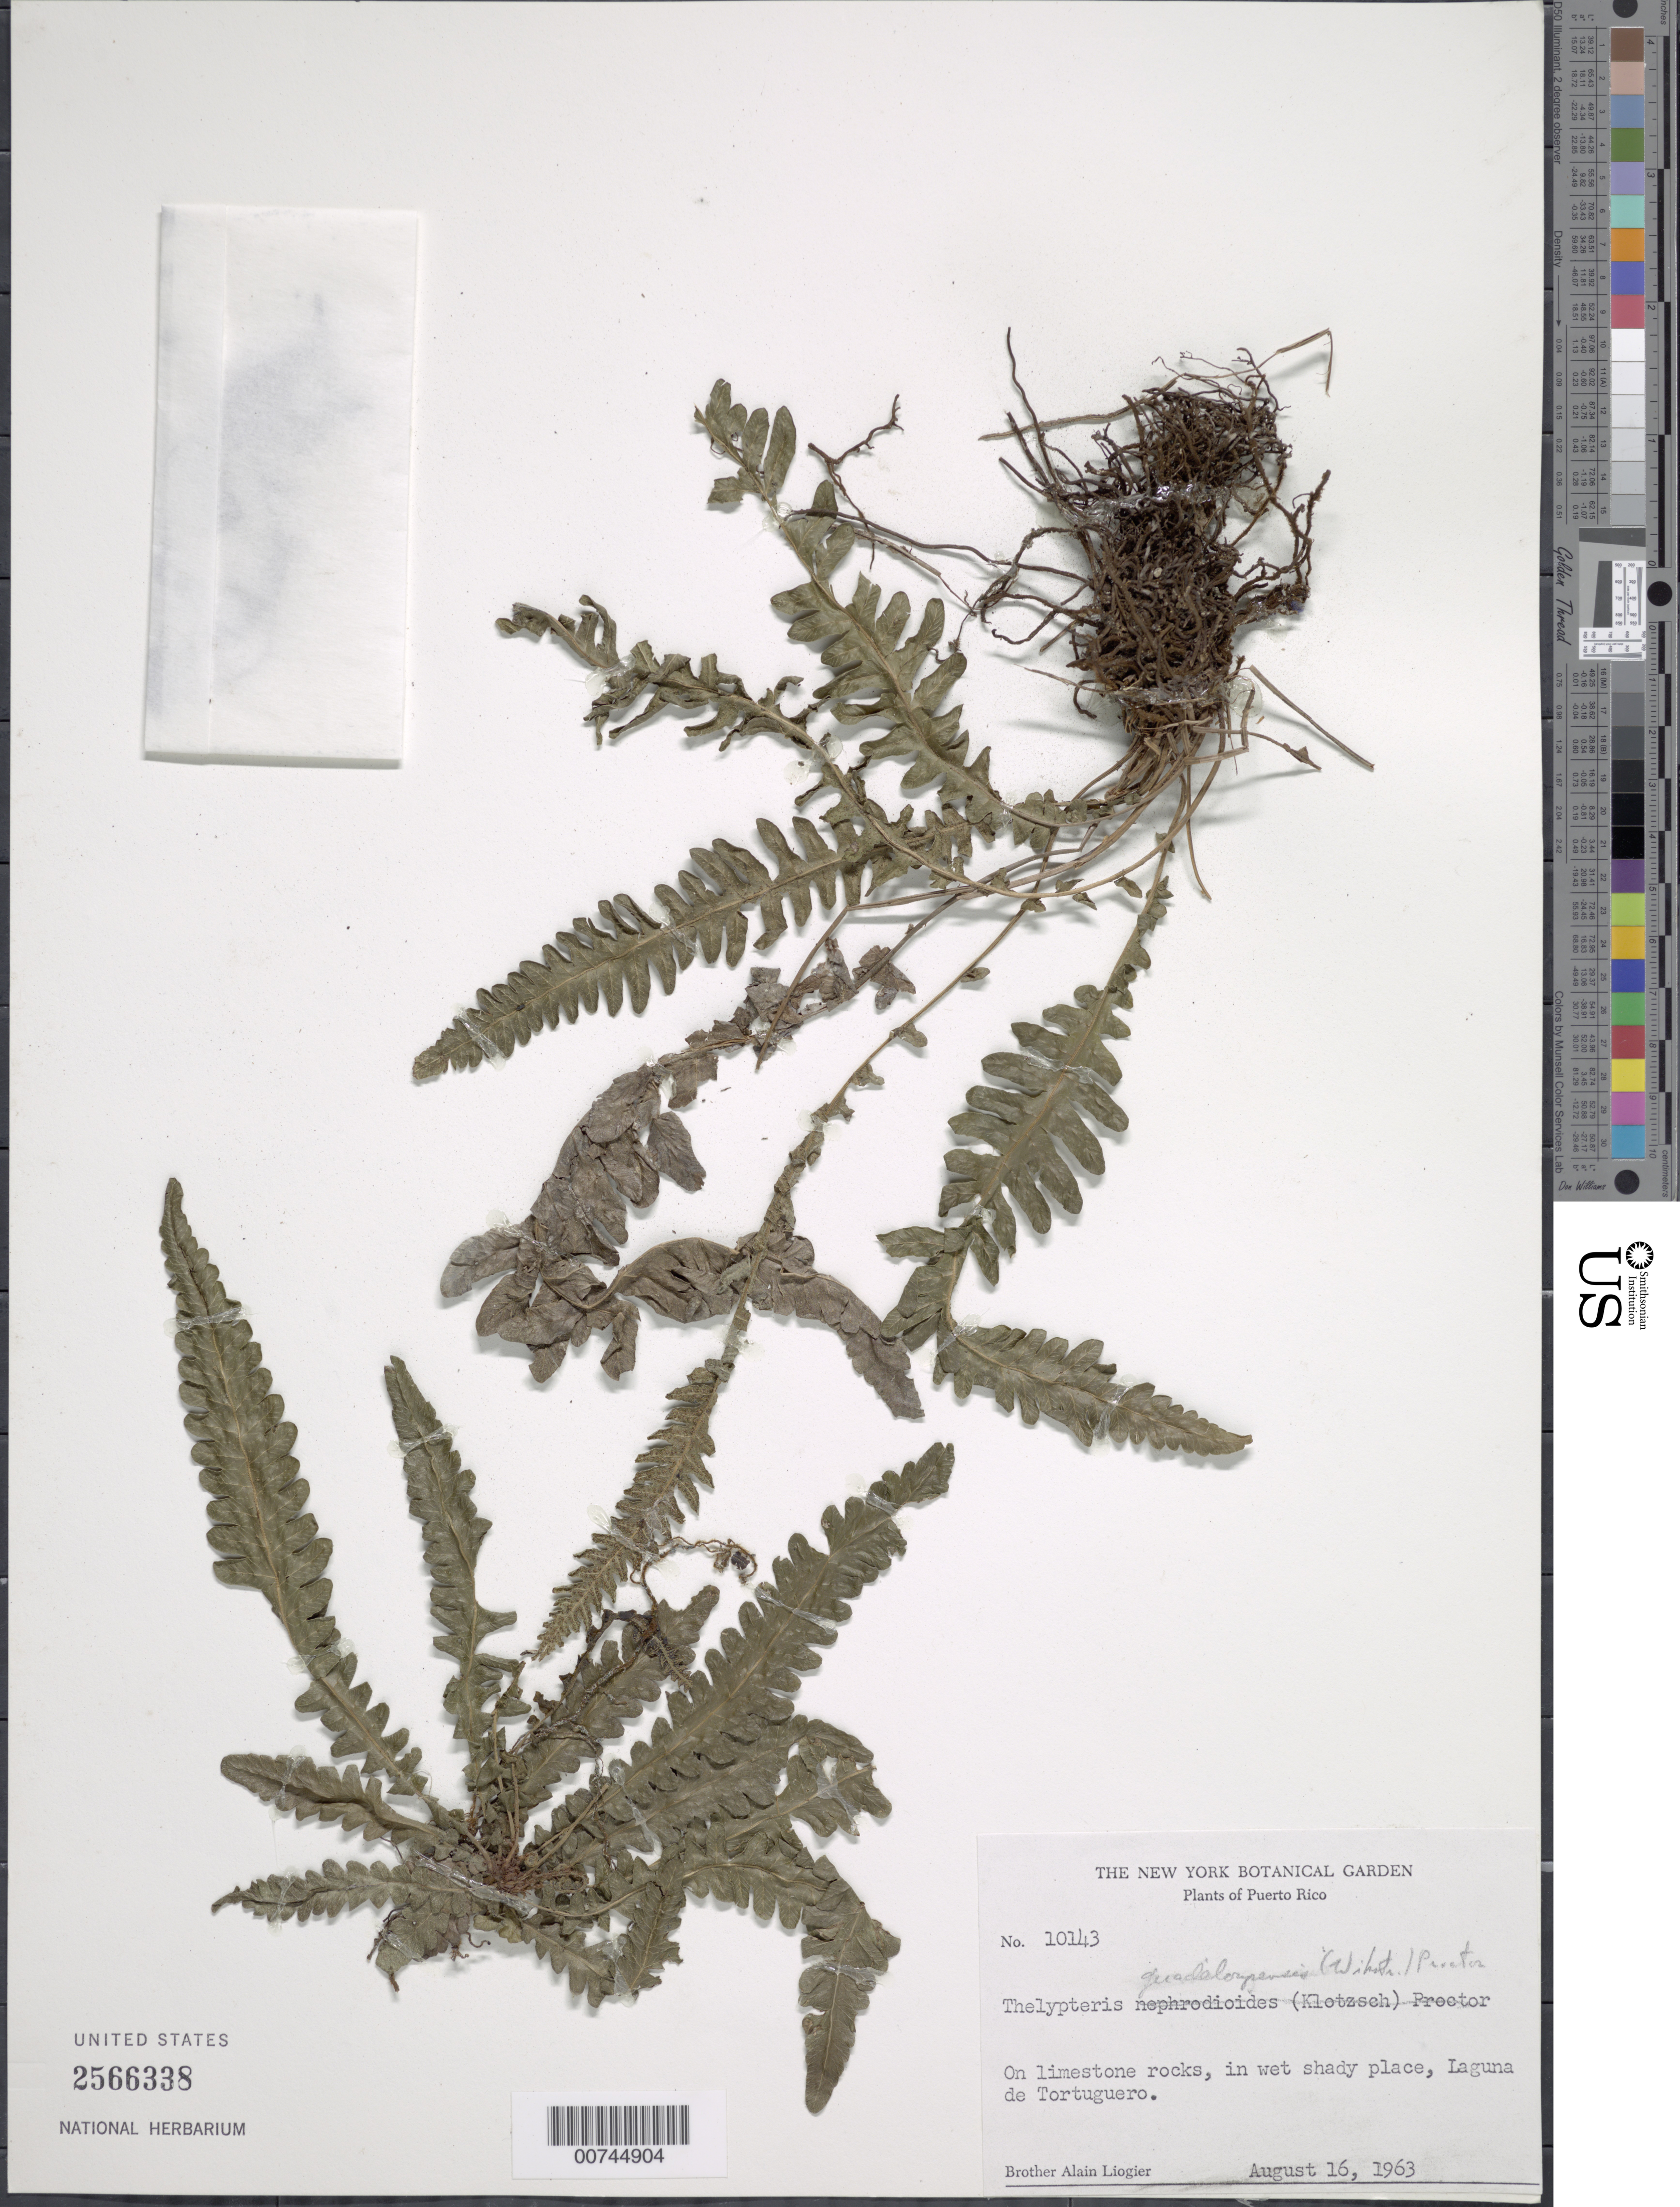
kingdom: Plantae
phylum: Tracheophyta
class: Polypodiopsida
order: Polypodiales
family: Thelypteridaceae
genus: Goniopteris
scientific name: Goniopteris guadelupensis (Wikstr.) comb. nov., ined 2015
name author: (Wikstr.)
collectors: A. H. Liogier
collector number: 10143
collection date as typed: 16 Aug 1963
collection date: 1963-08-16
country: Puerto Rico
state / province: Manatí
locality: Laguna de Tortuguero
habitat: On limestone rocks, in wet shady place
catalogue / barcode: US 2566338